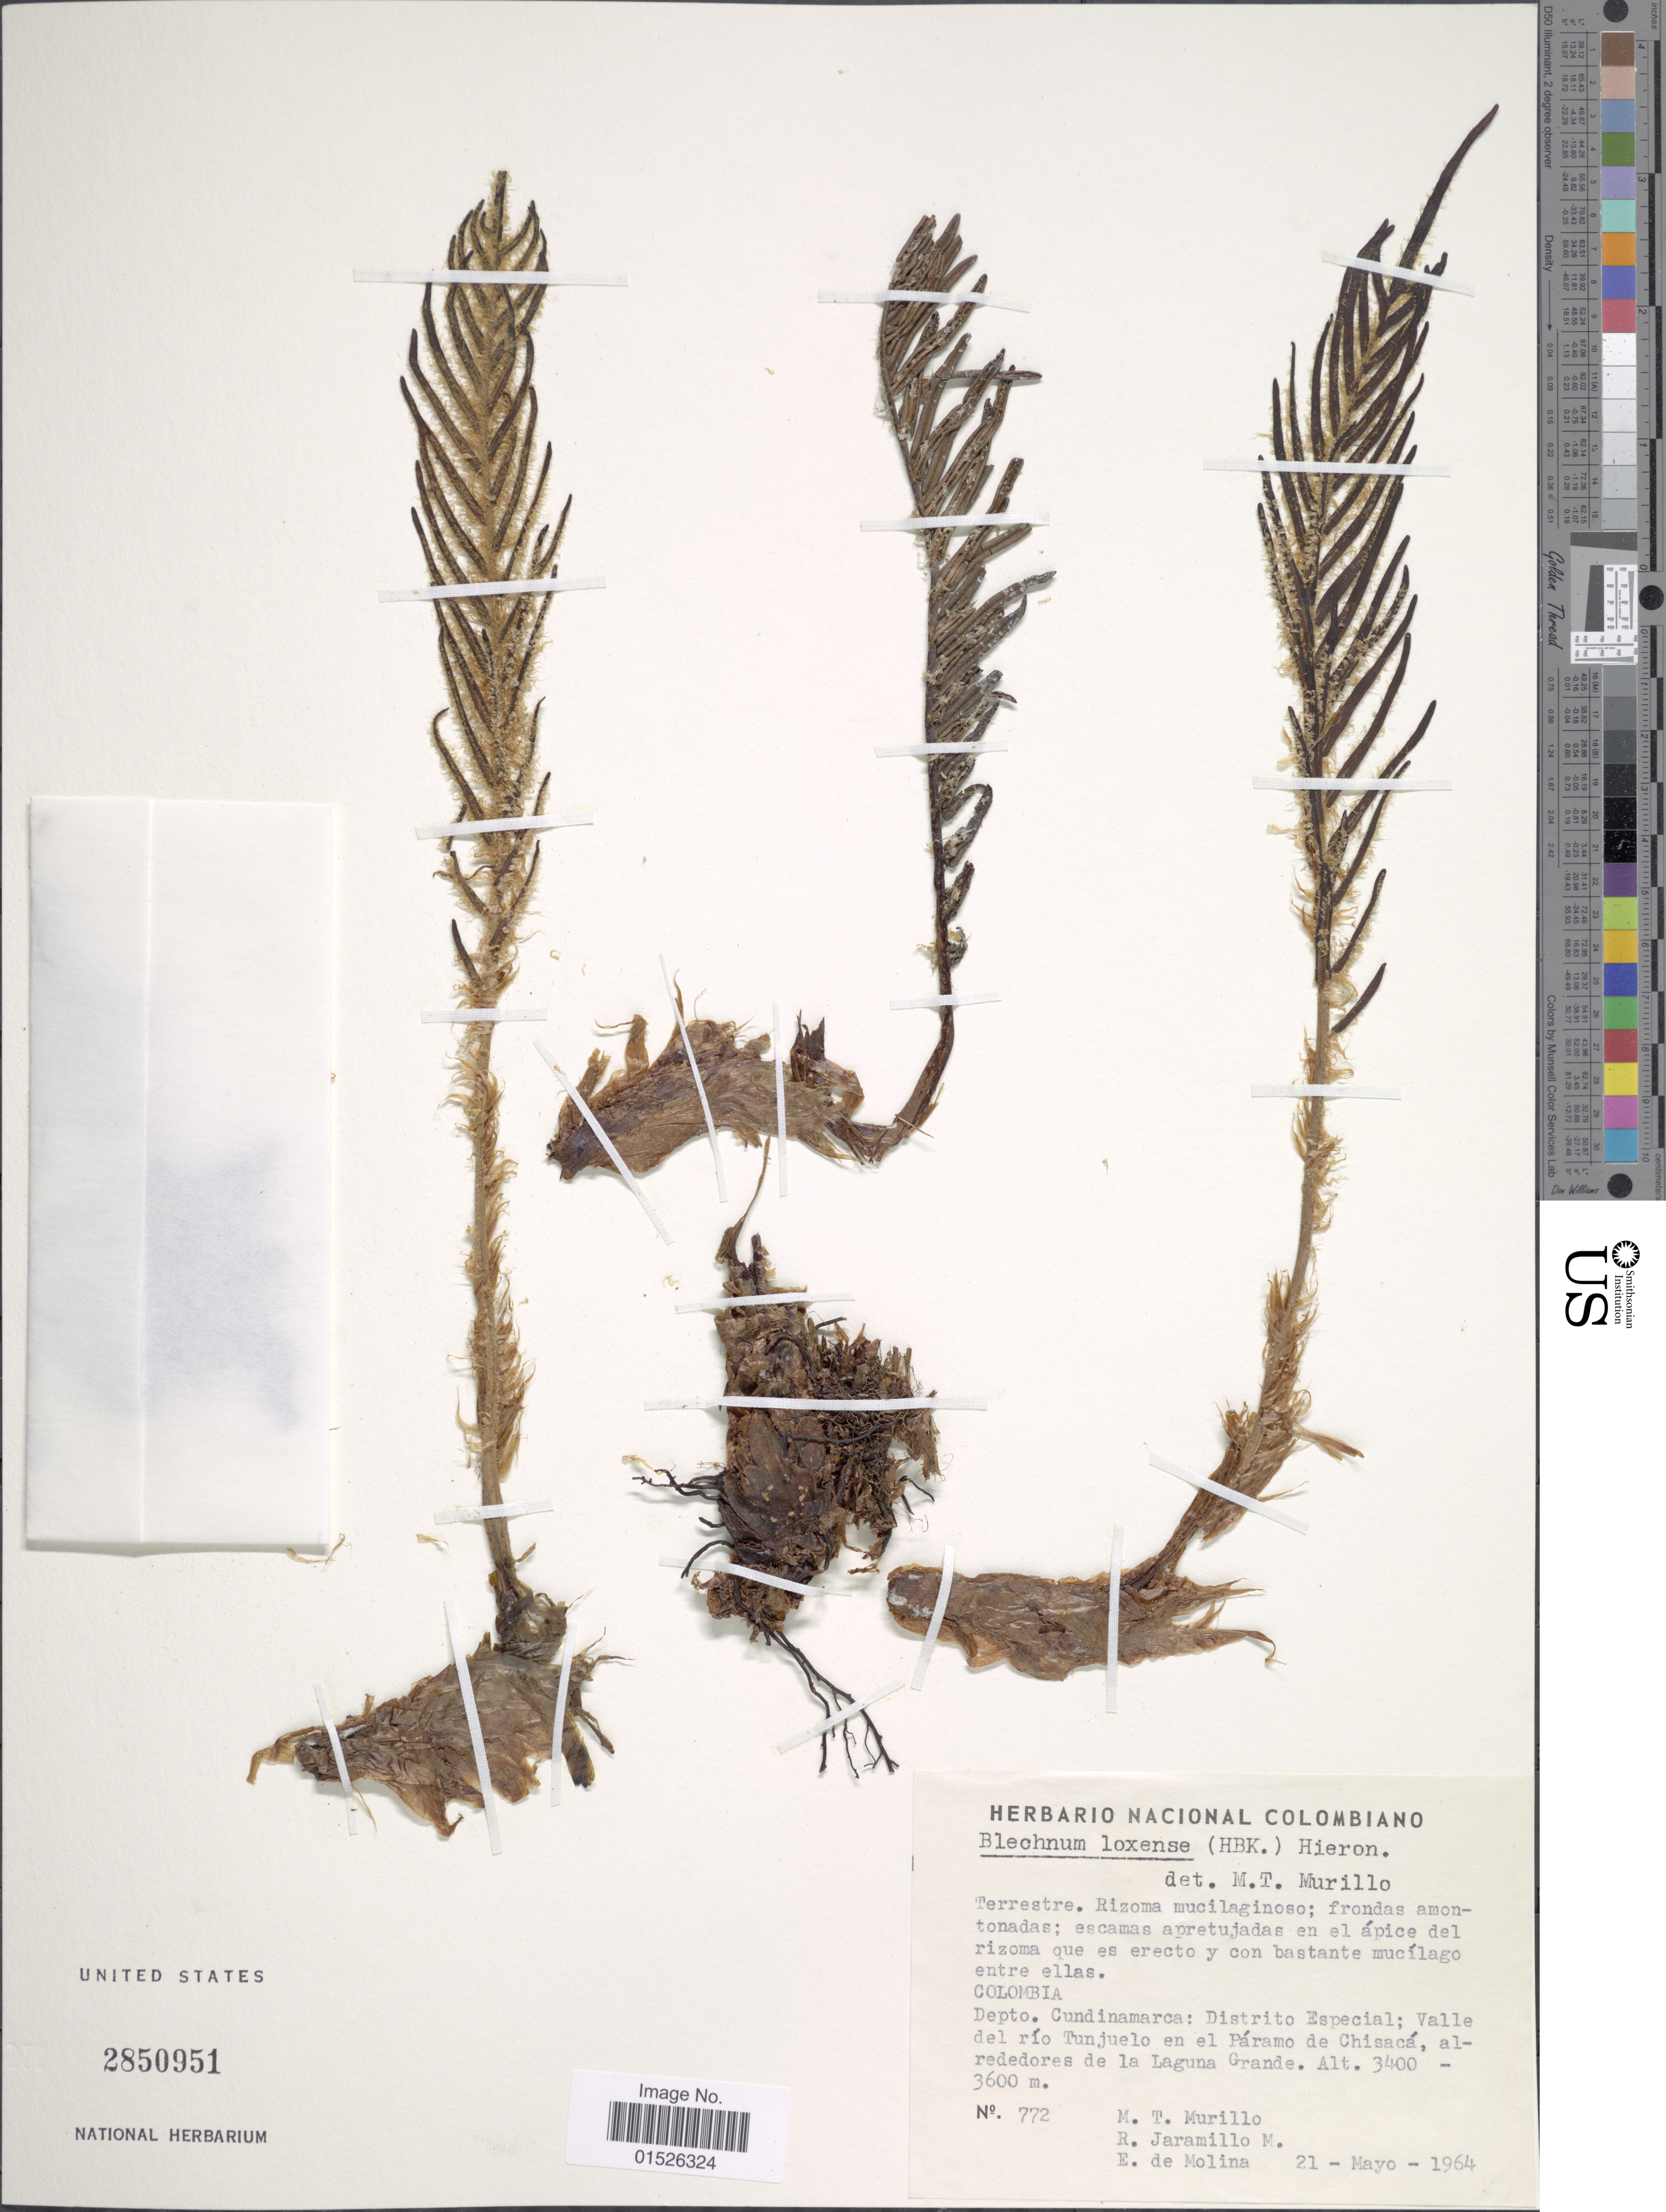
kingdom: Plantae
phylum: Tracheophyta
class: Polypodiopsida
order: Polypodiales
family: Blechnaceae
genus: Blechnum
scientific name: Blechnum loxense var. loxense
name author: (Kunth) Hook. ex Salomon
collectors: M. Murillo, R. Jaramillo M. & d. Moline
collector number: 772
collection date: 1964-05-21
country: Colombia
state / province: Cundinamarca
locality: Colombia. Dept. Cundinamarca: Distrito Especial; Valle del rio Tunjuelo en el Paramo de Chisaca, alrededores de la Laguna Grande.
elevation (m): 3400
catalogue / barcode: US 2850951